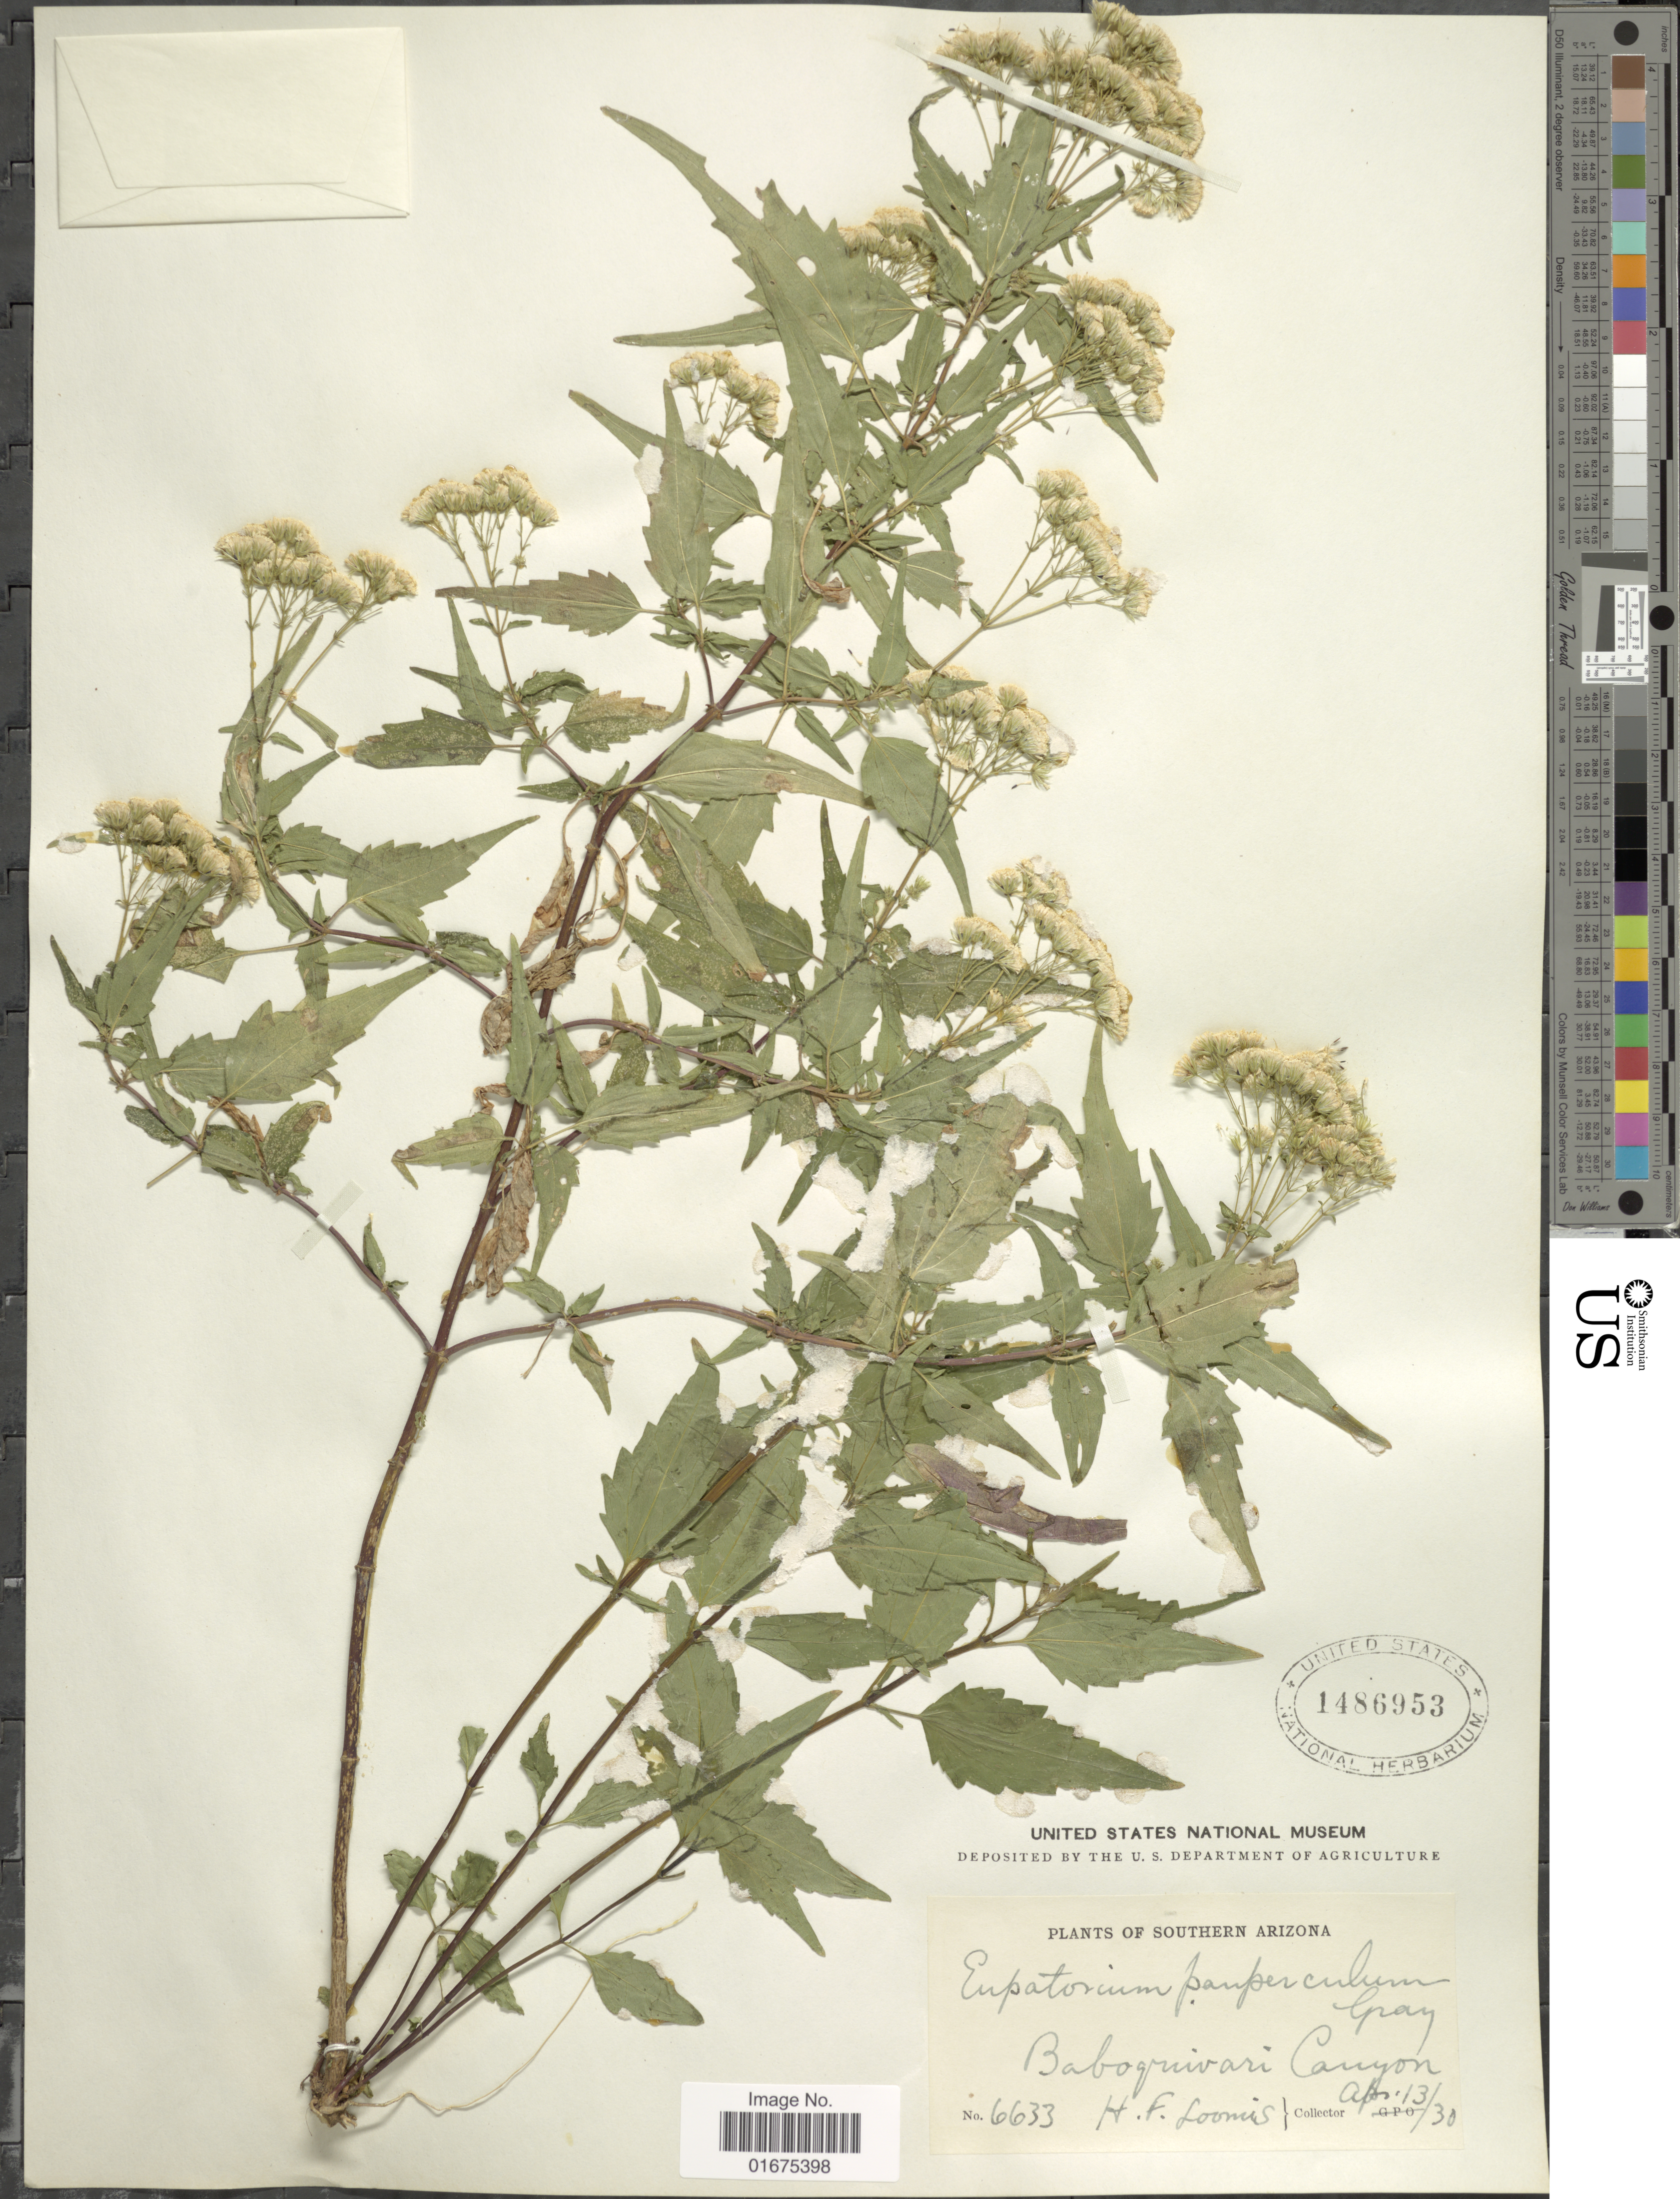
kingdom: Plantae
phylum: Tracheophyta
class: Magnoliopsida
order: Asterales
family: Asteraceae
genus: Ageratina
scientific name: Ageratina paupercula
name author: (A. Gray) R.M. King & H. Rob.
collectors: H. F. Loomis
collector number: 6633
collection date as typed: Transcribed d/m/y: 13/4/30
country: United States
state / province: Arizona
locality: Southern Arizona, Baboquivari Canyon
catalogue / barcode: US 1486953